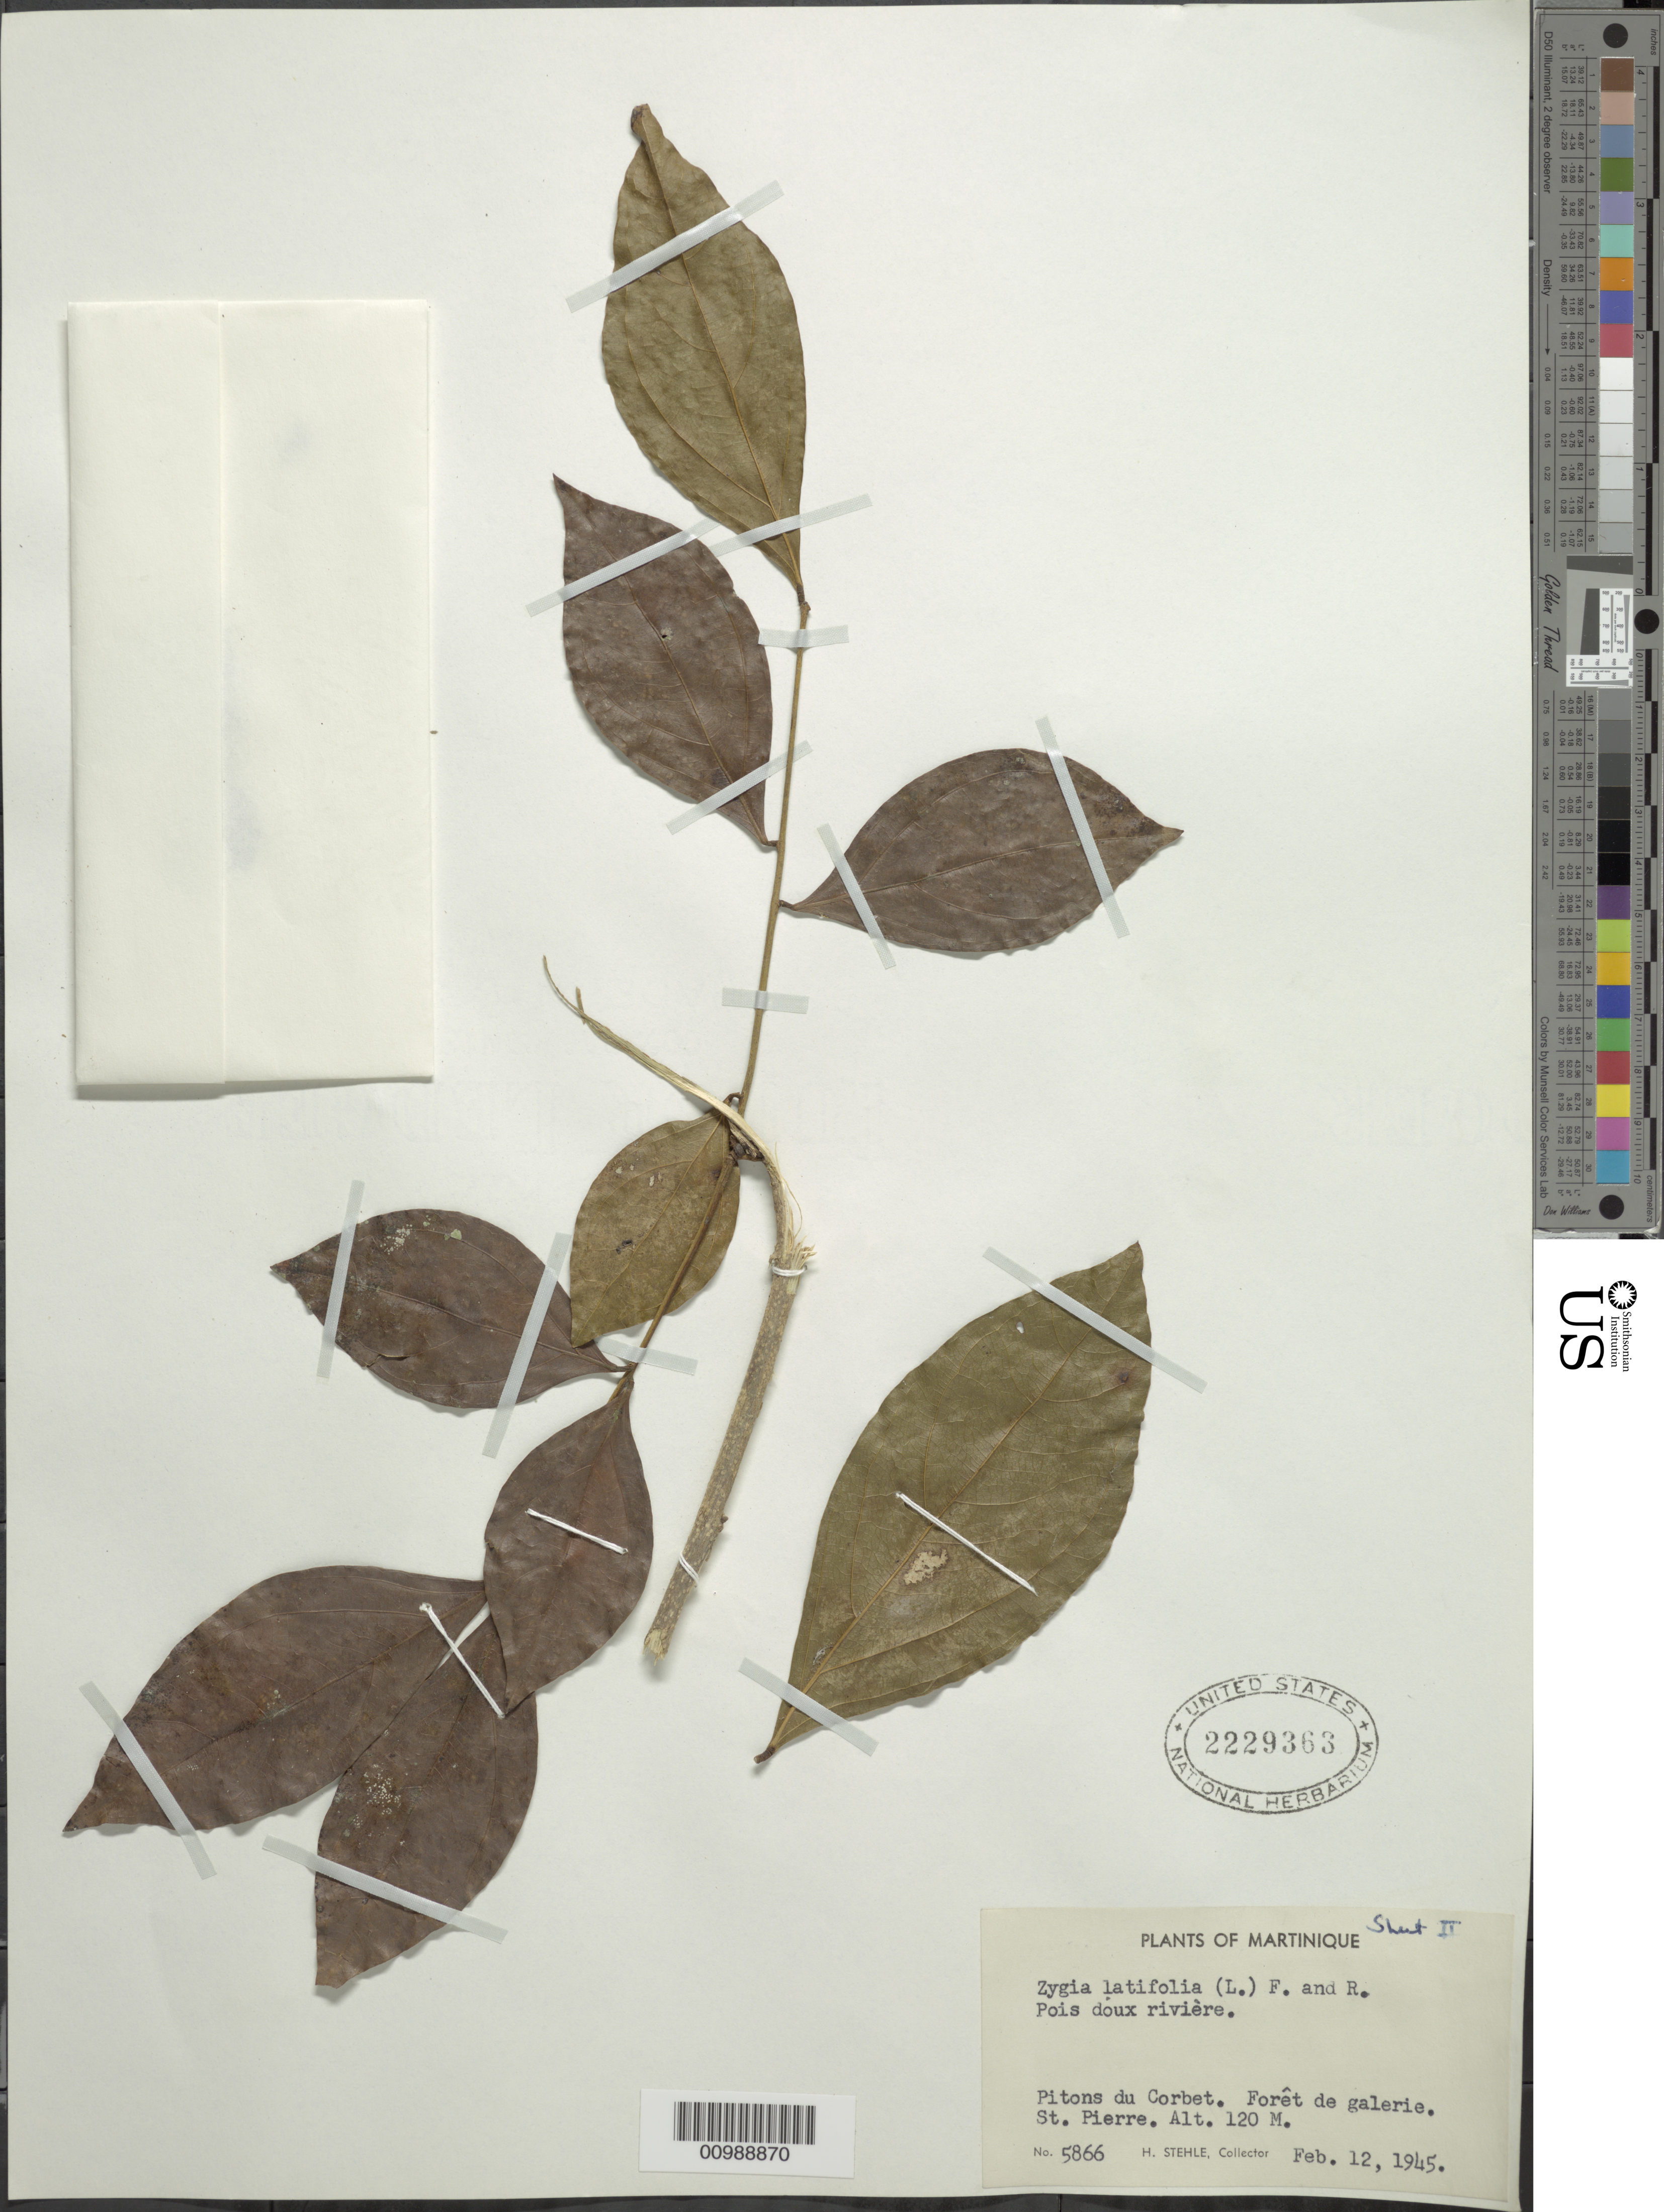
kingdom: Plantae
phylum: Tracheophyta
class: Magnoliopsida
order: Fabales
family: Fabaceae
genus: Zygia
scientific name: Zygia latifolia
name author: (L.) Fawc. & Rendle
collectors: H. Stehlé & M. Stehlé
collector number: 5866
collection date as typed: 12 Feb 1945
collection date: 1945-02-12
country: Martinique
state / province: Saint-Pierre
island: Martinique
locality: Pitons du Corbet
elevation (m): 120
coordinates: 0 N, 0 E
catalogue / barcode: US 2229363